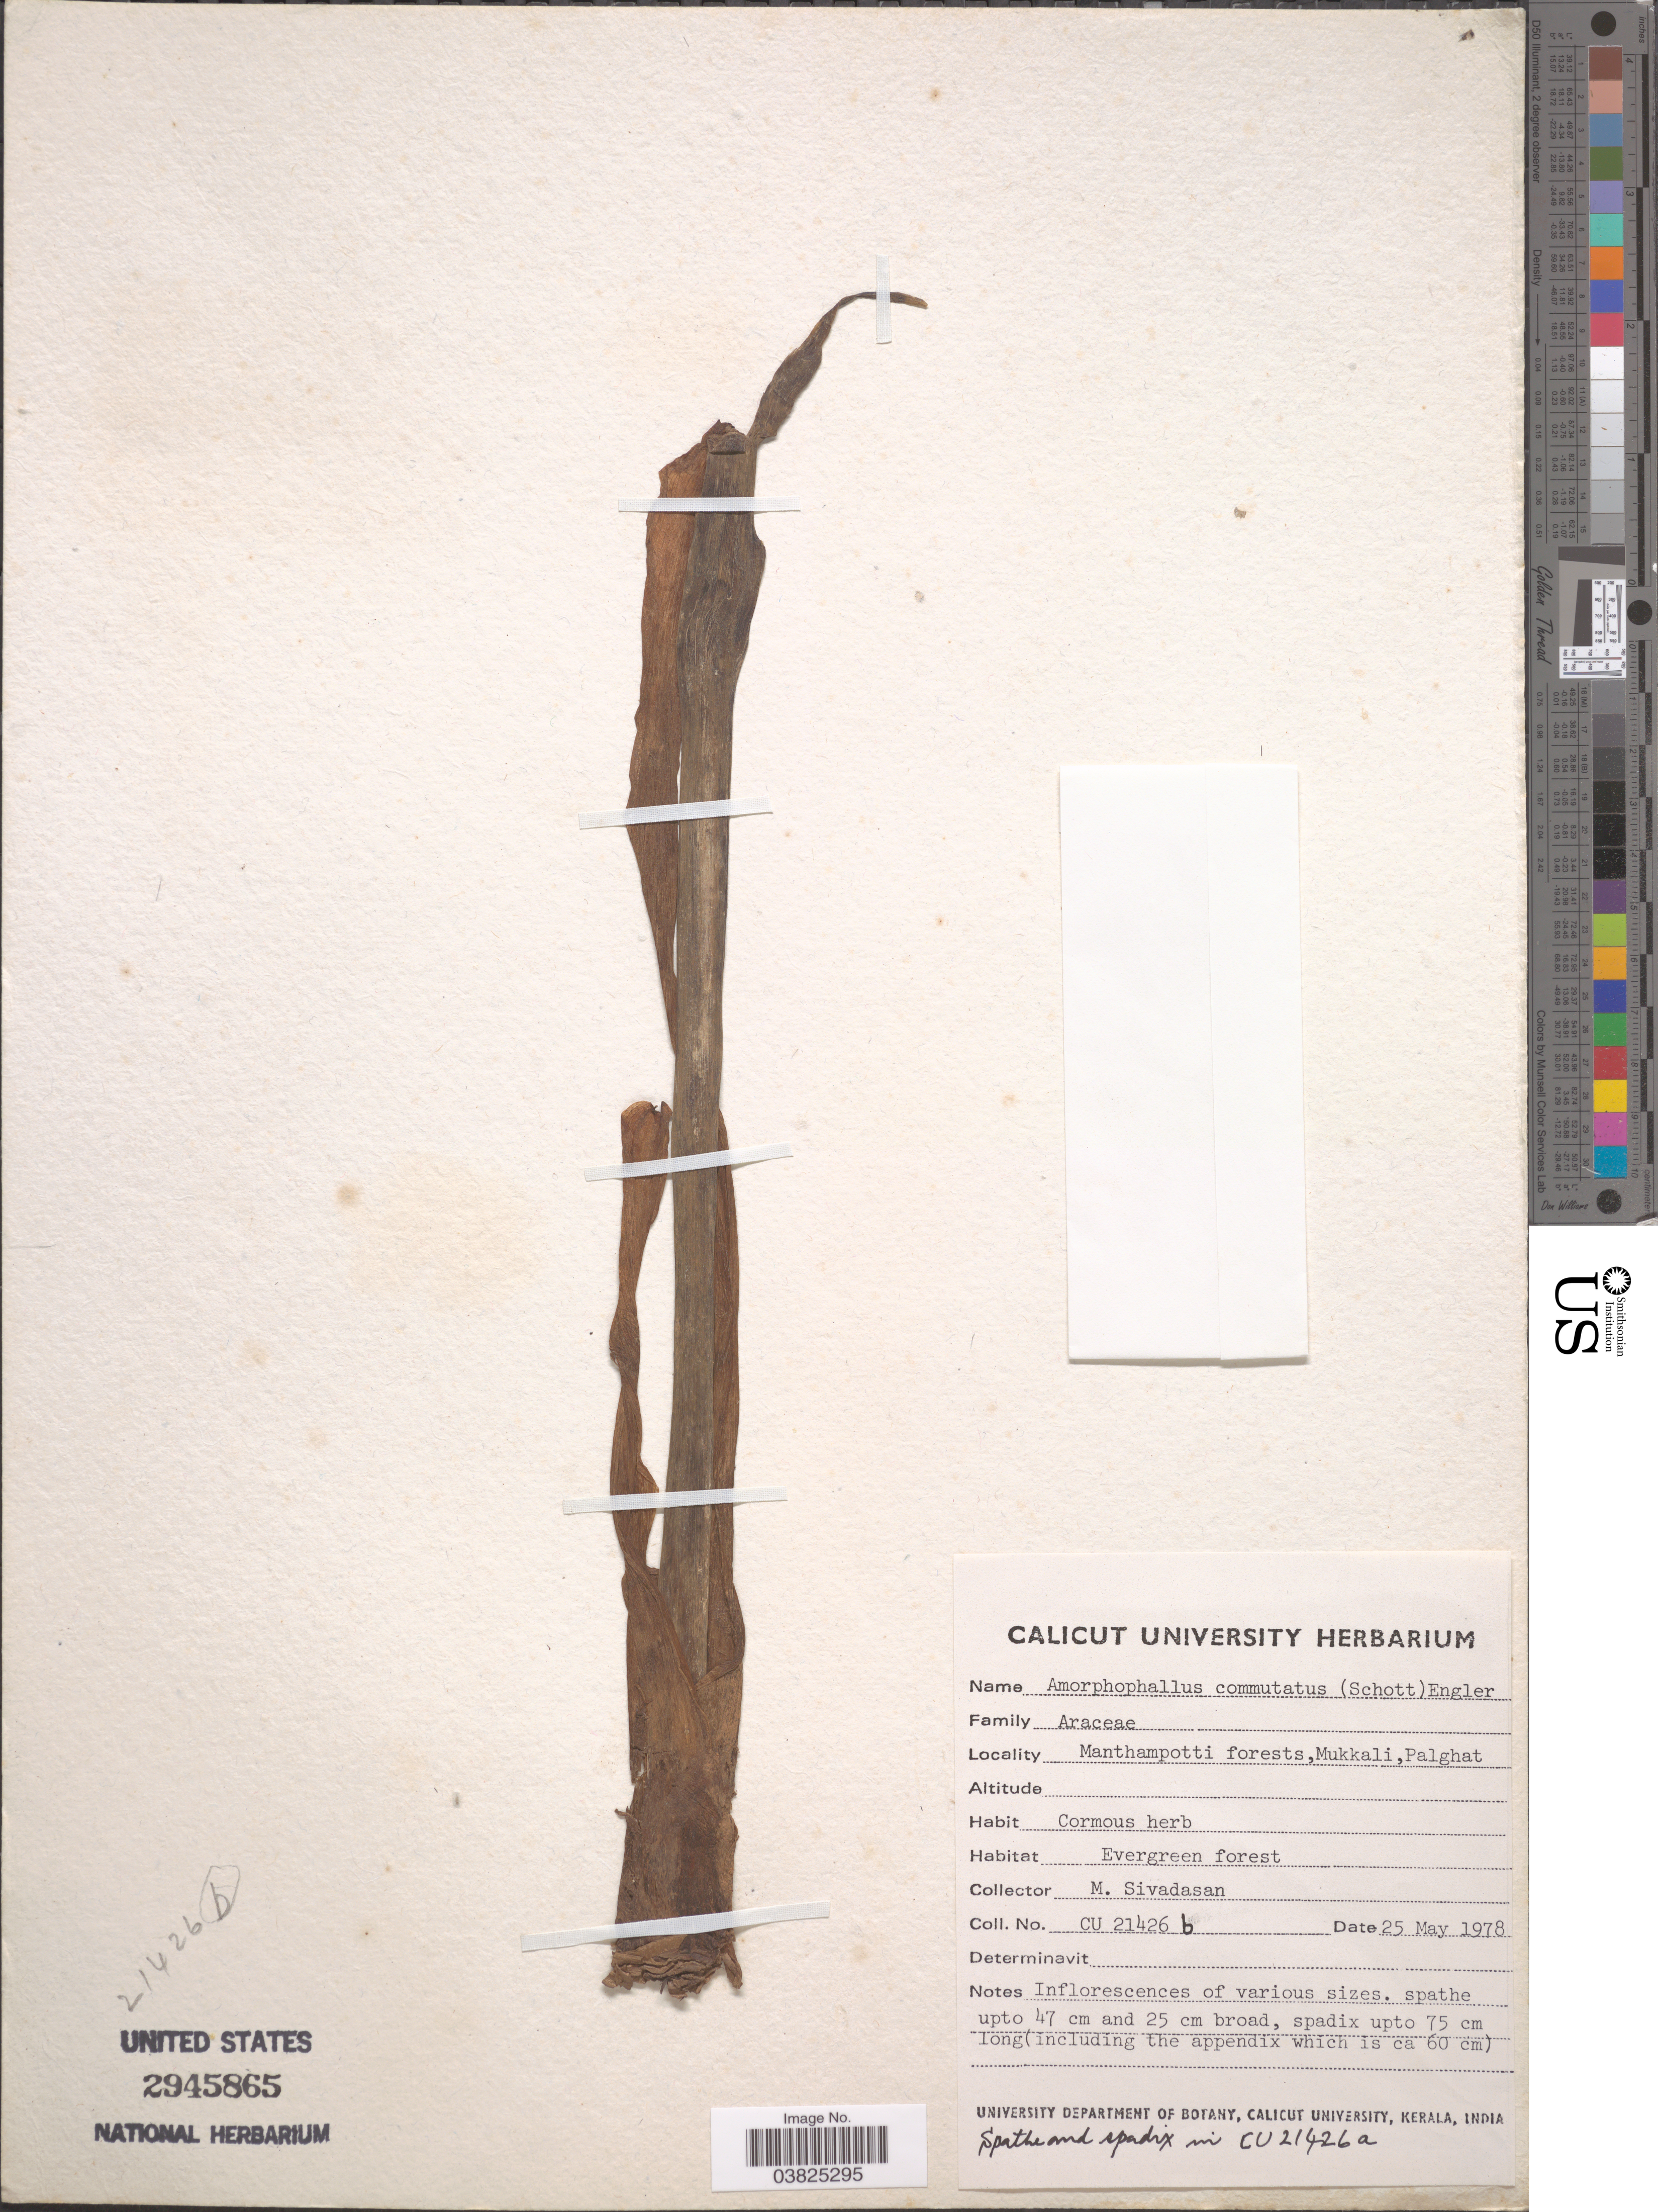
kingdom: Plantae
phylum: Tracheophyta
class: Liliopsida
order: Alismatales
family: Araceae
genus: Amorphophallus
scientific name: Amorphophallus commutatus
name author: (Schott) Engl.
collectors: M. Sivadasan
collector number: CU 21426b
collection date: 1978-05-25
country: India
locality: Mathampotti forests, Mukkali, Palghat.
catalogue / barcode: US 2945865